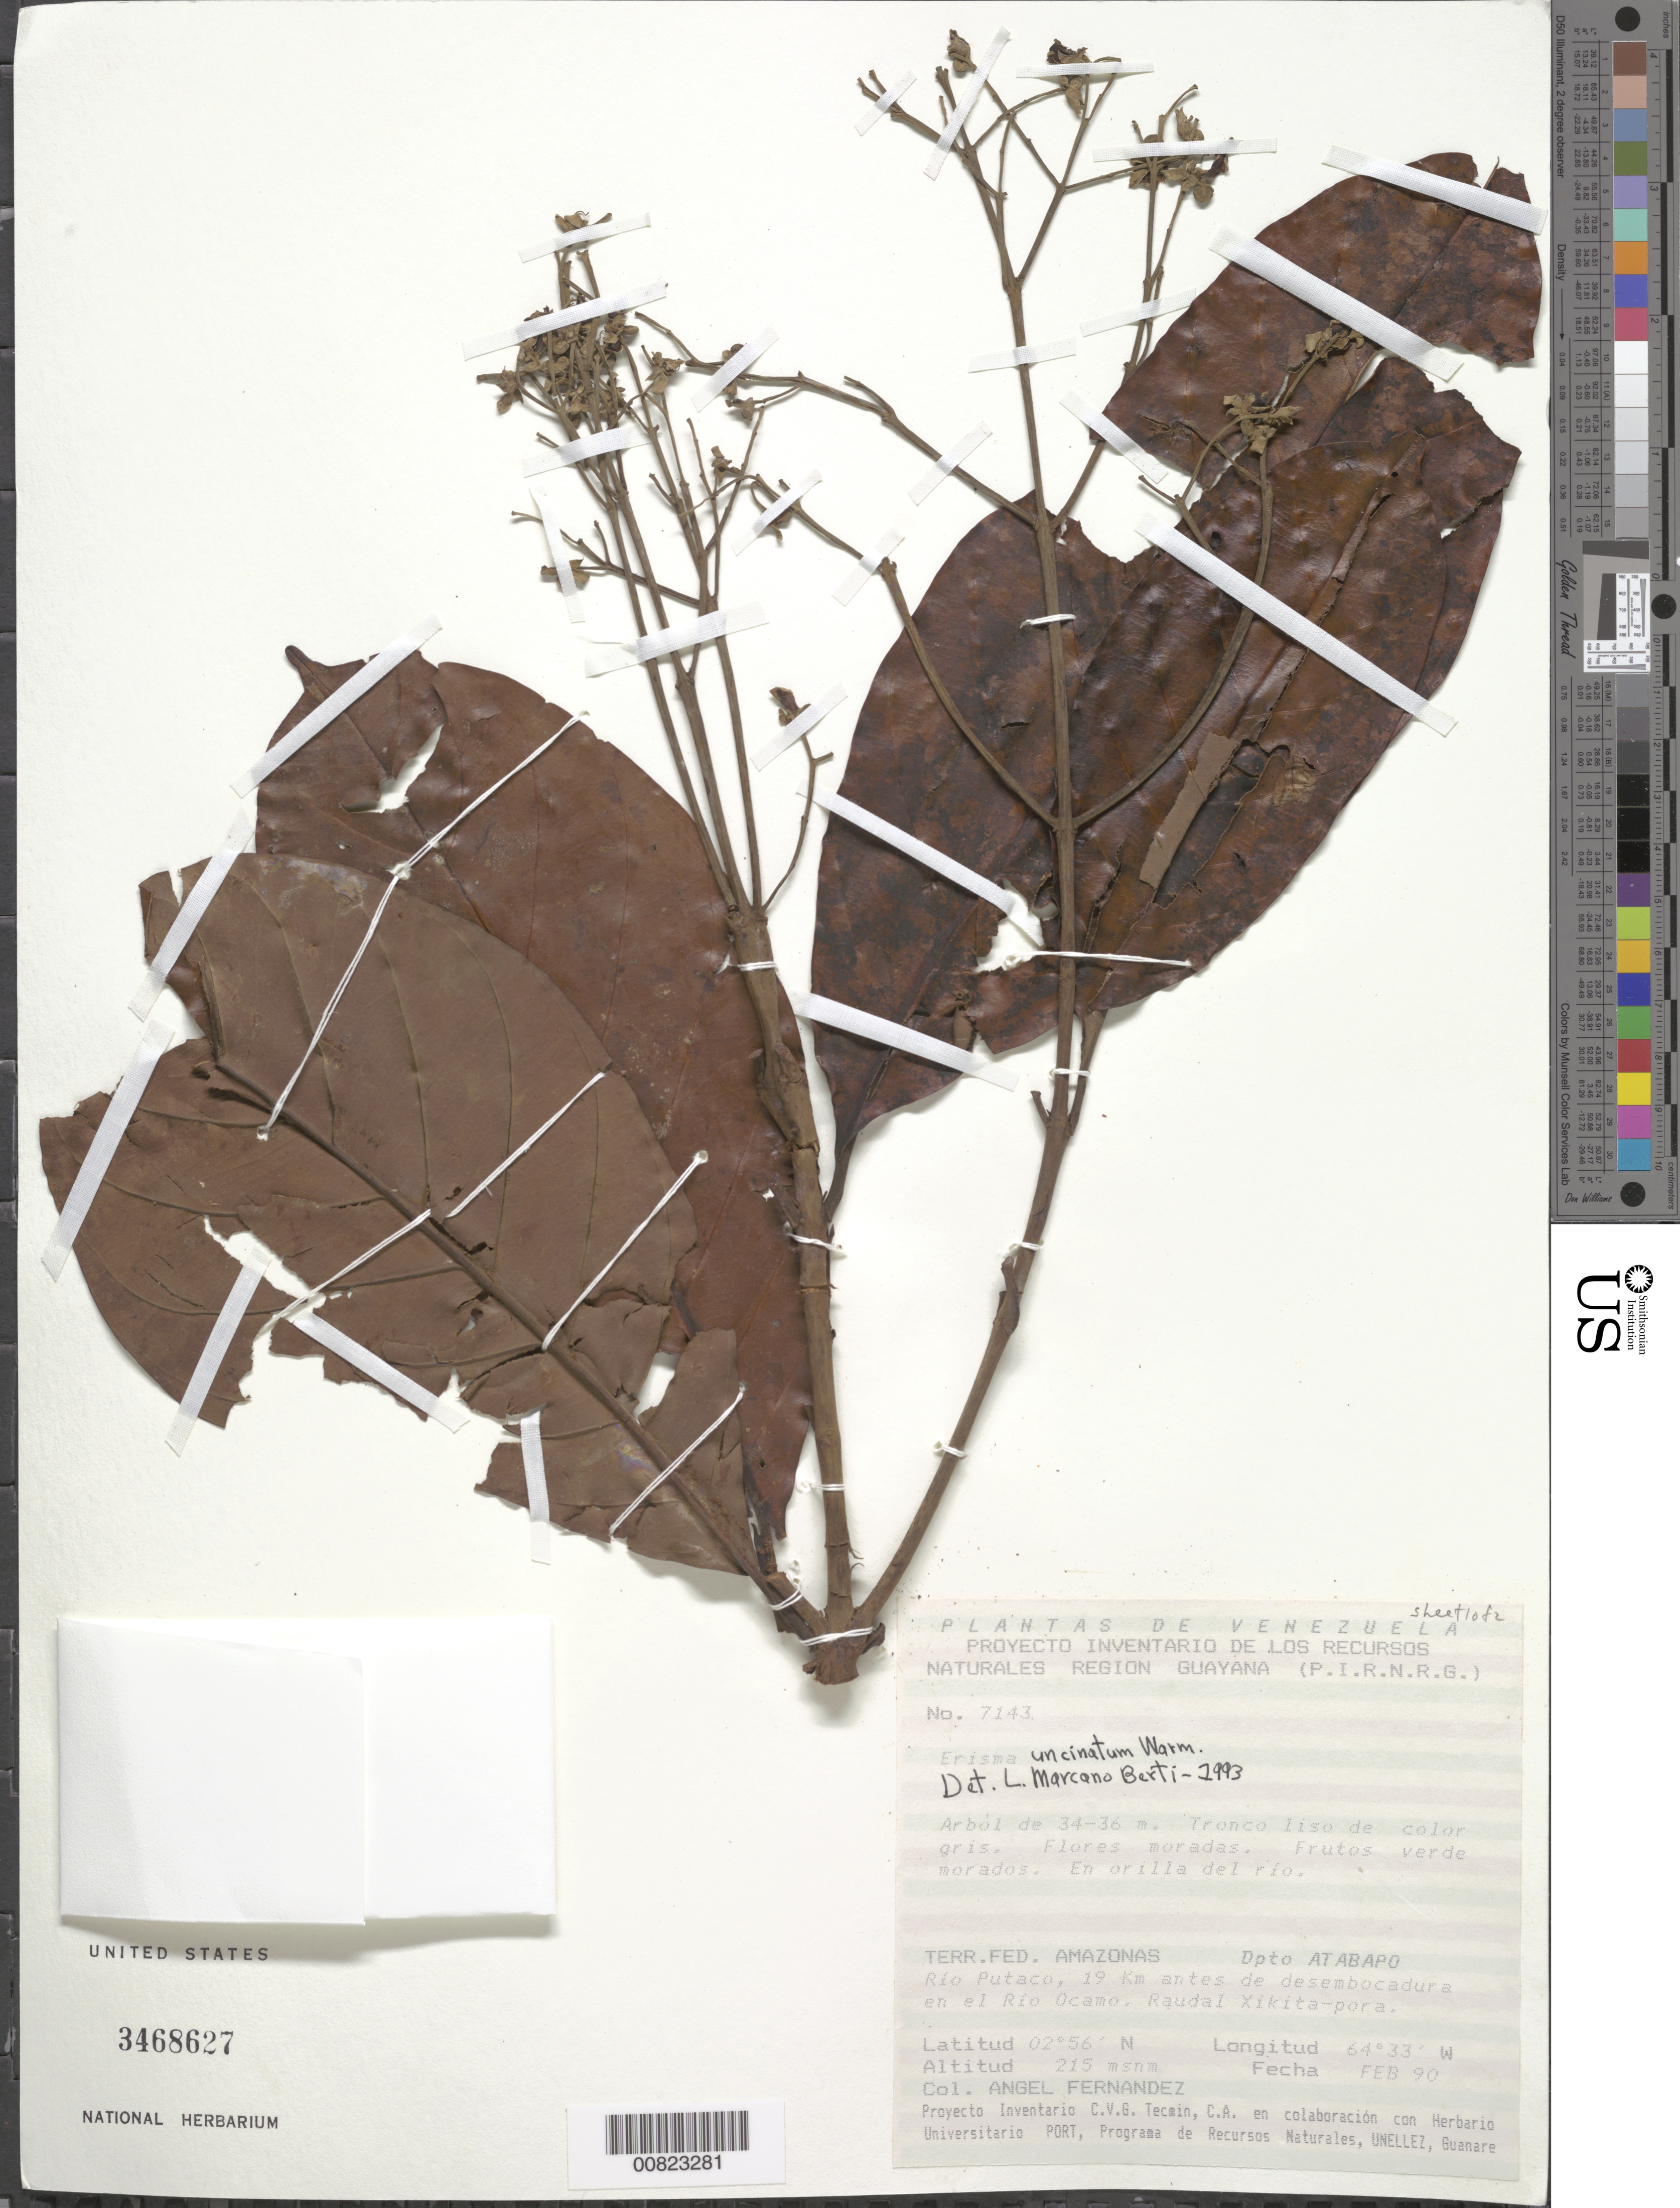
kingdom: Plantae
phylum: Tracheophyta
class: Magnoliopsida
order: Myrtales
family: Vochysiaceae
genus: Erisma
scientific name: Erisma uncinatum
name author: Warm.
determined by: Marcano-Berti, L.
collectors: A. Fernández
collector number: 7143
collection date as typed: Feb-90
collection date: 1990-02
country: Venezuela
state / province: Amazonas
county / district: Atabapo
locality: Río Putaco, 19 km antes de desembocadura en el Río Ocamo, Raudal Xikita-pora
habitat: Antes de desembocadura en el rio; orilla del rio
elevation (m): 215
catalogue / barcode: US 3468627